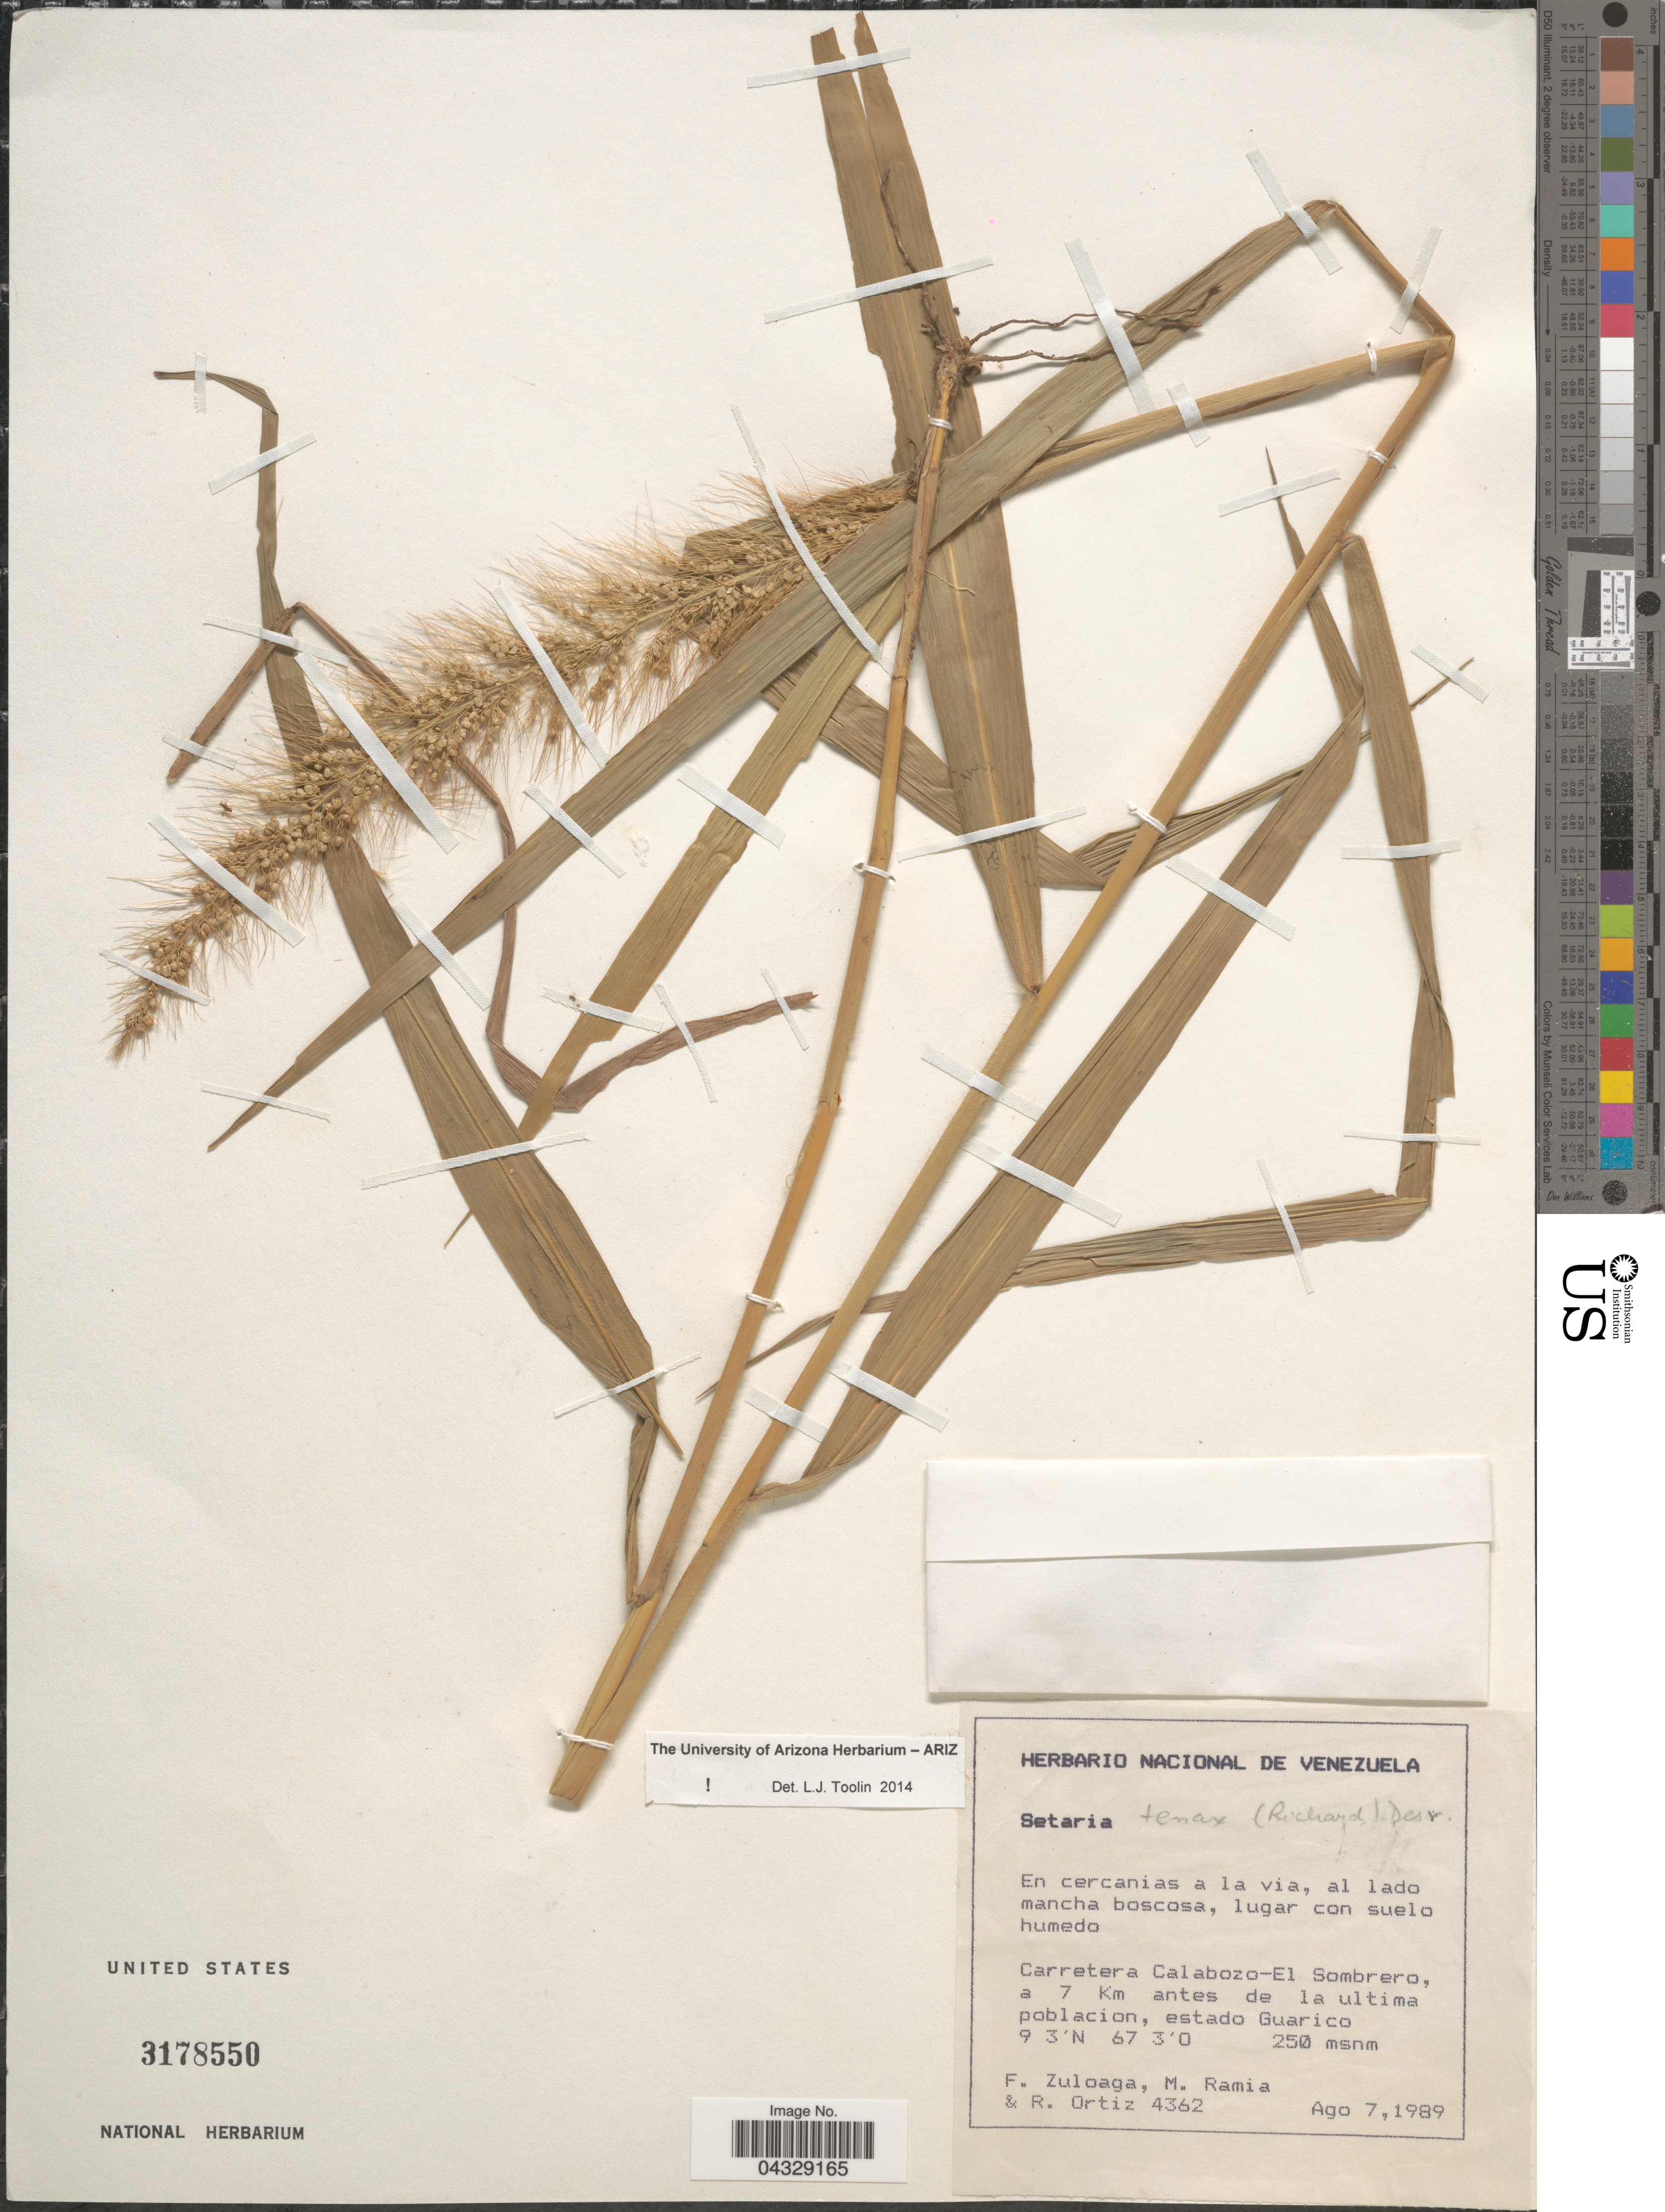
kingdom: Plantae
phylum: Tracheophyta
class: Liliopsida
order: Poales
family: Poaceae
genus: Setaria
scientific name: Setaria tenax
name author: (Rich.) Desv.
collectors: F. Zuloaga, M. Ramia & R. Ortiz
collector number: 4362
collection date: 1989-08-07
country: Venezuela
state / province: Guarico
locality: Carretera Calabozo-El Sombrero, a 7 Km antes de la ultima poblacion.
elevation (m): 250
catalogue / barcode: US 3178550